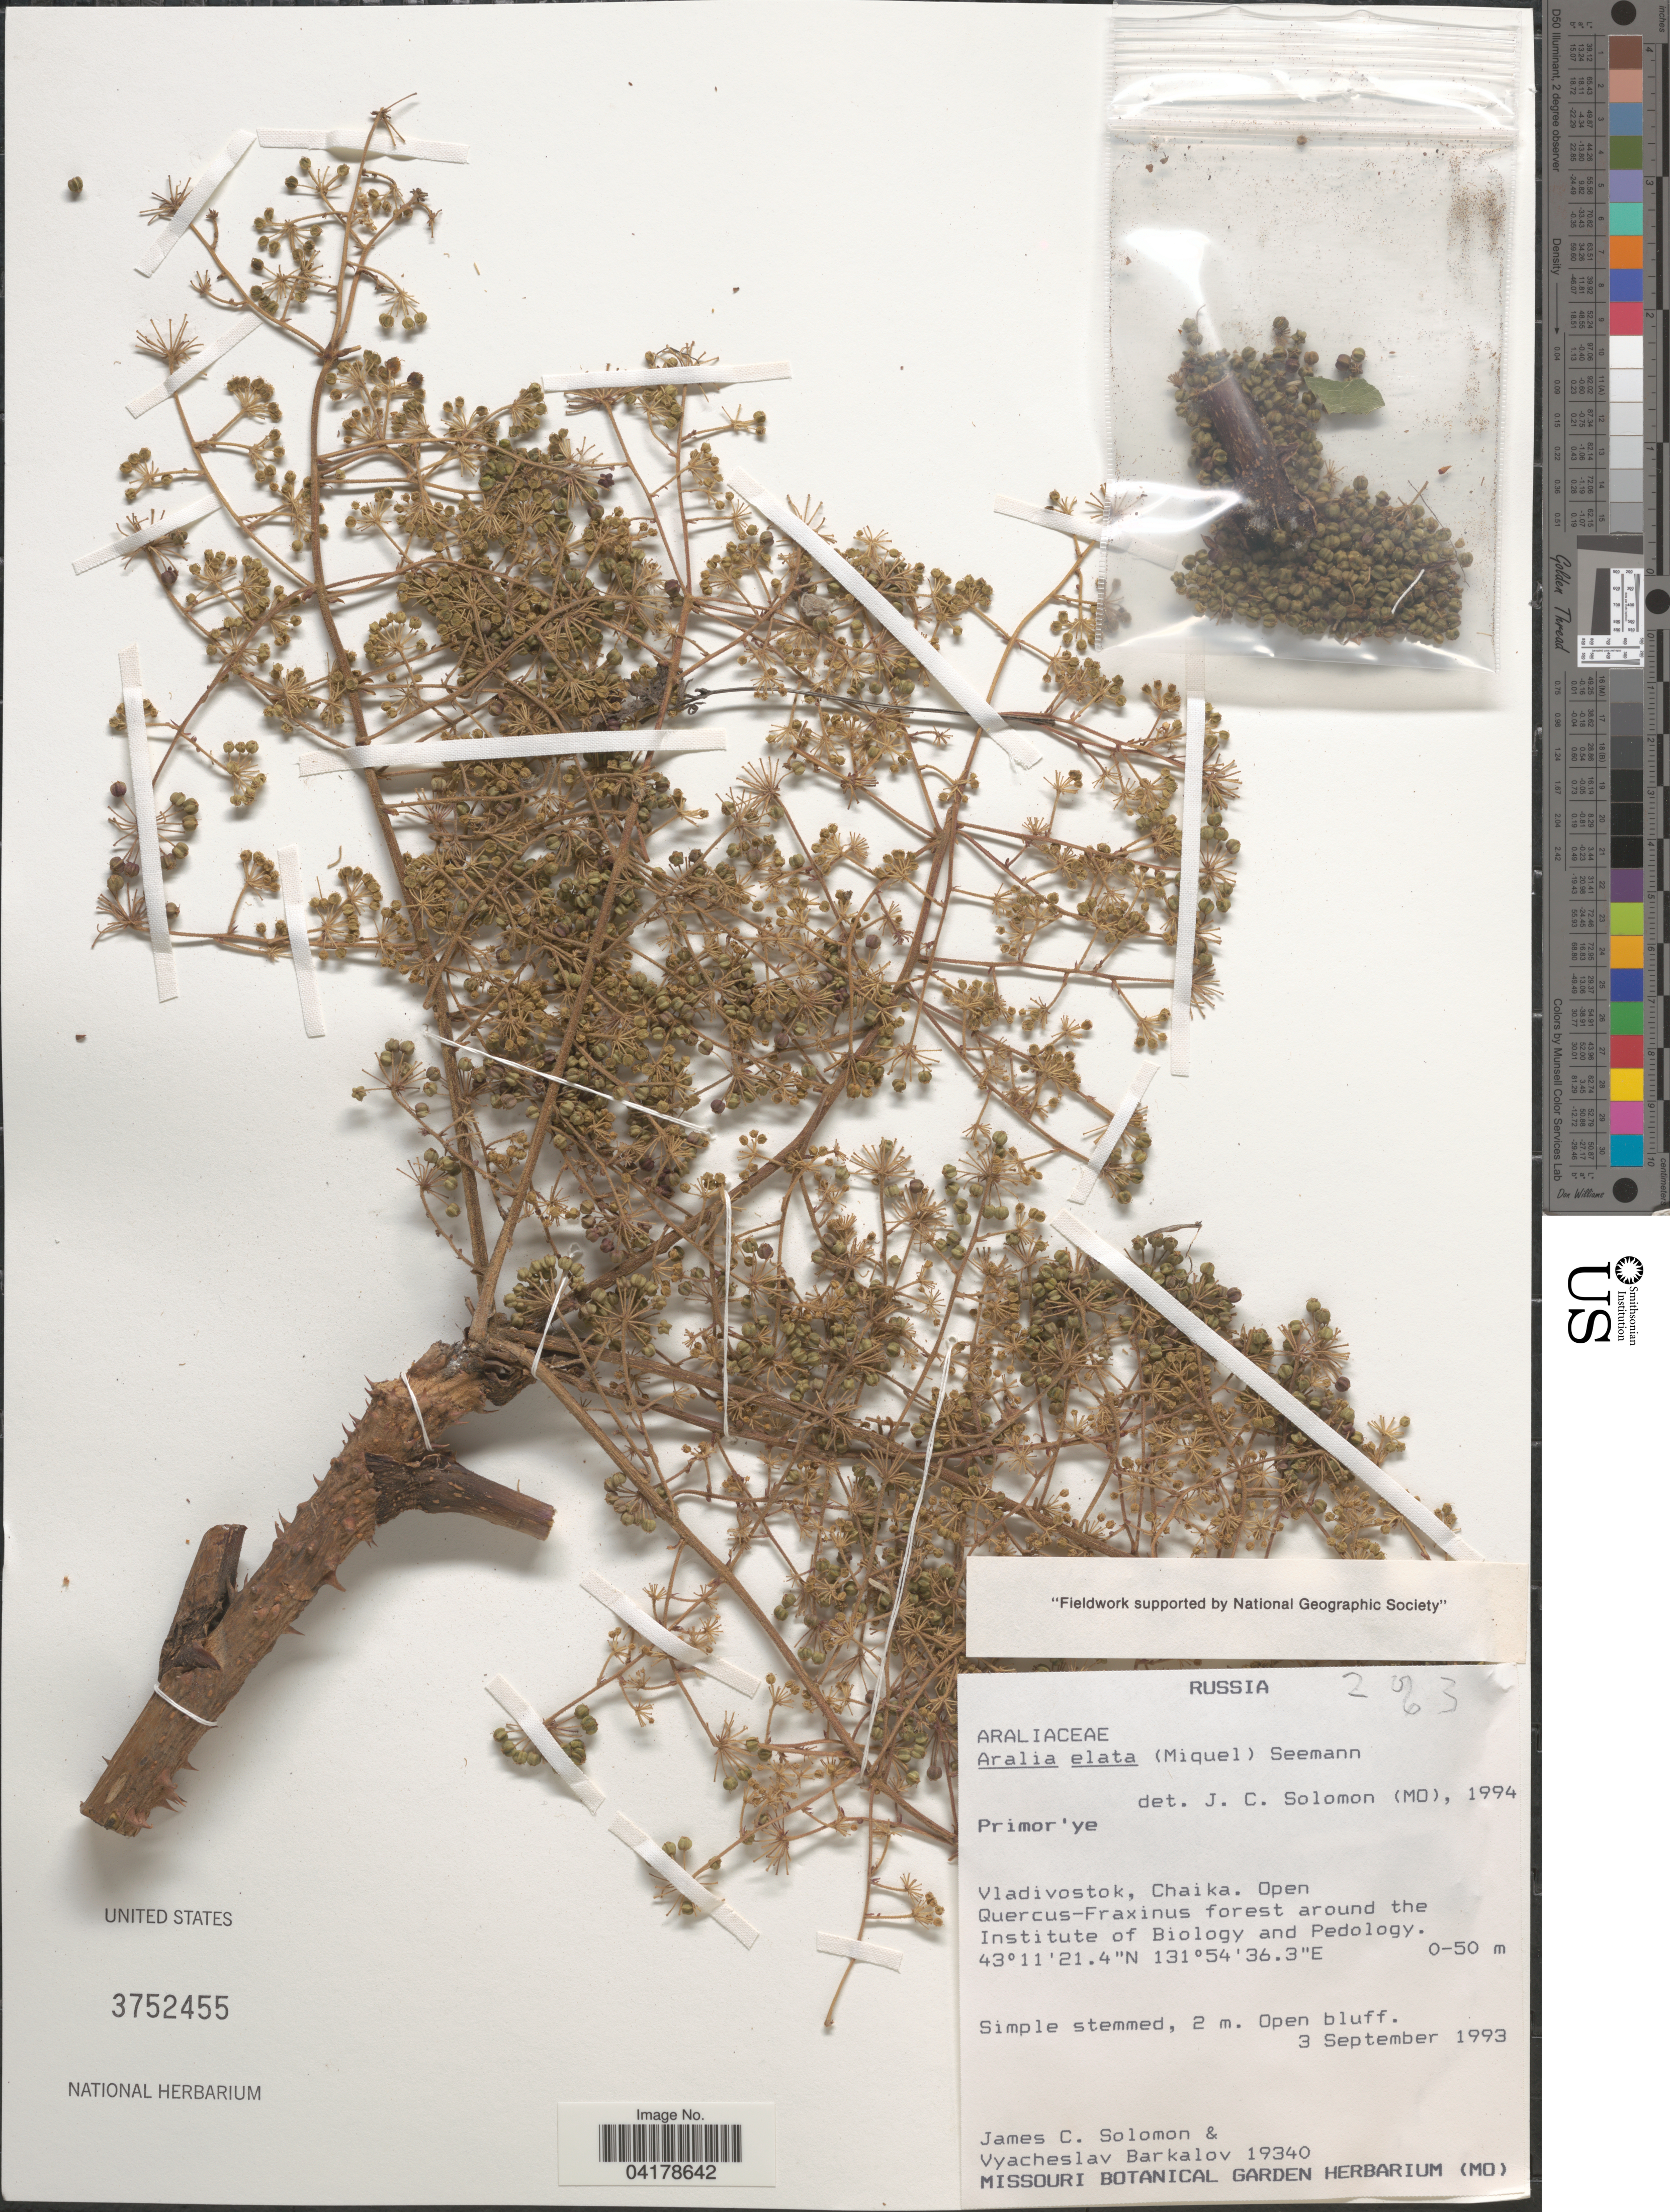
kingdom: Plantae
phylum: Tracheophyta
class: Magnoliopsida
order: Apiales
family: Araliaceae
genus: Aralia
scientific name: Aralia elata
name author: (Miq.) Seem.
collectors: J. C. Solomon & V. Barkalov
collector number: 19340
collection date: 1993-09-03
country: Russian Federation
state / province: Primorsky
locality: Russia. Primor'ye. Vladivostok, Chaika. Open Quercus-Fraxinus forest around the Institute of Biology and Pedology.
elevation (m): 0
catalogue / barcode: US 3752455